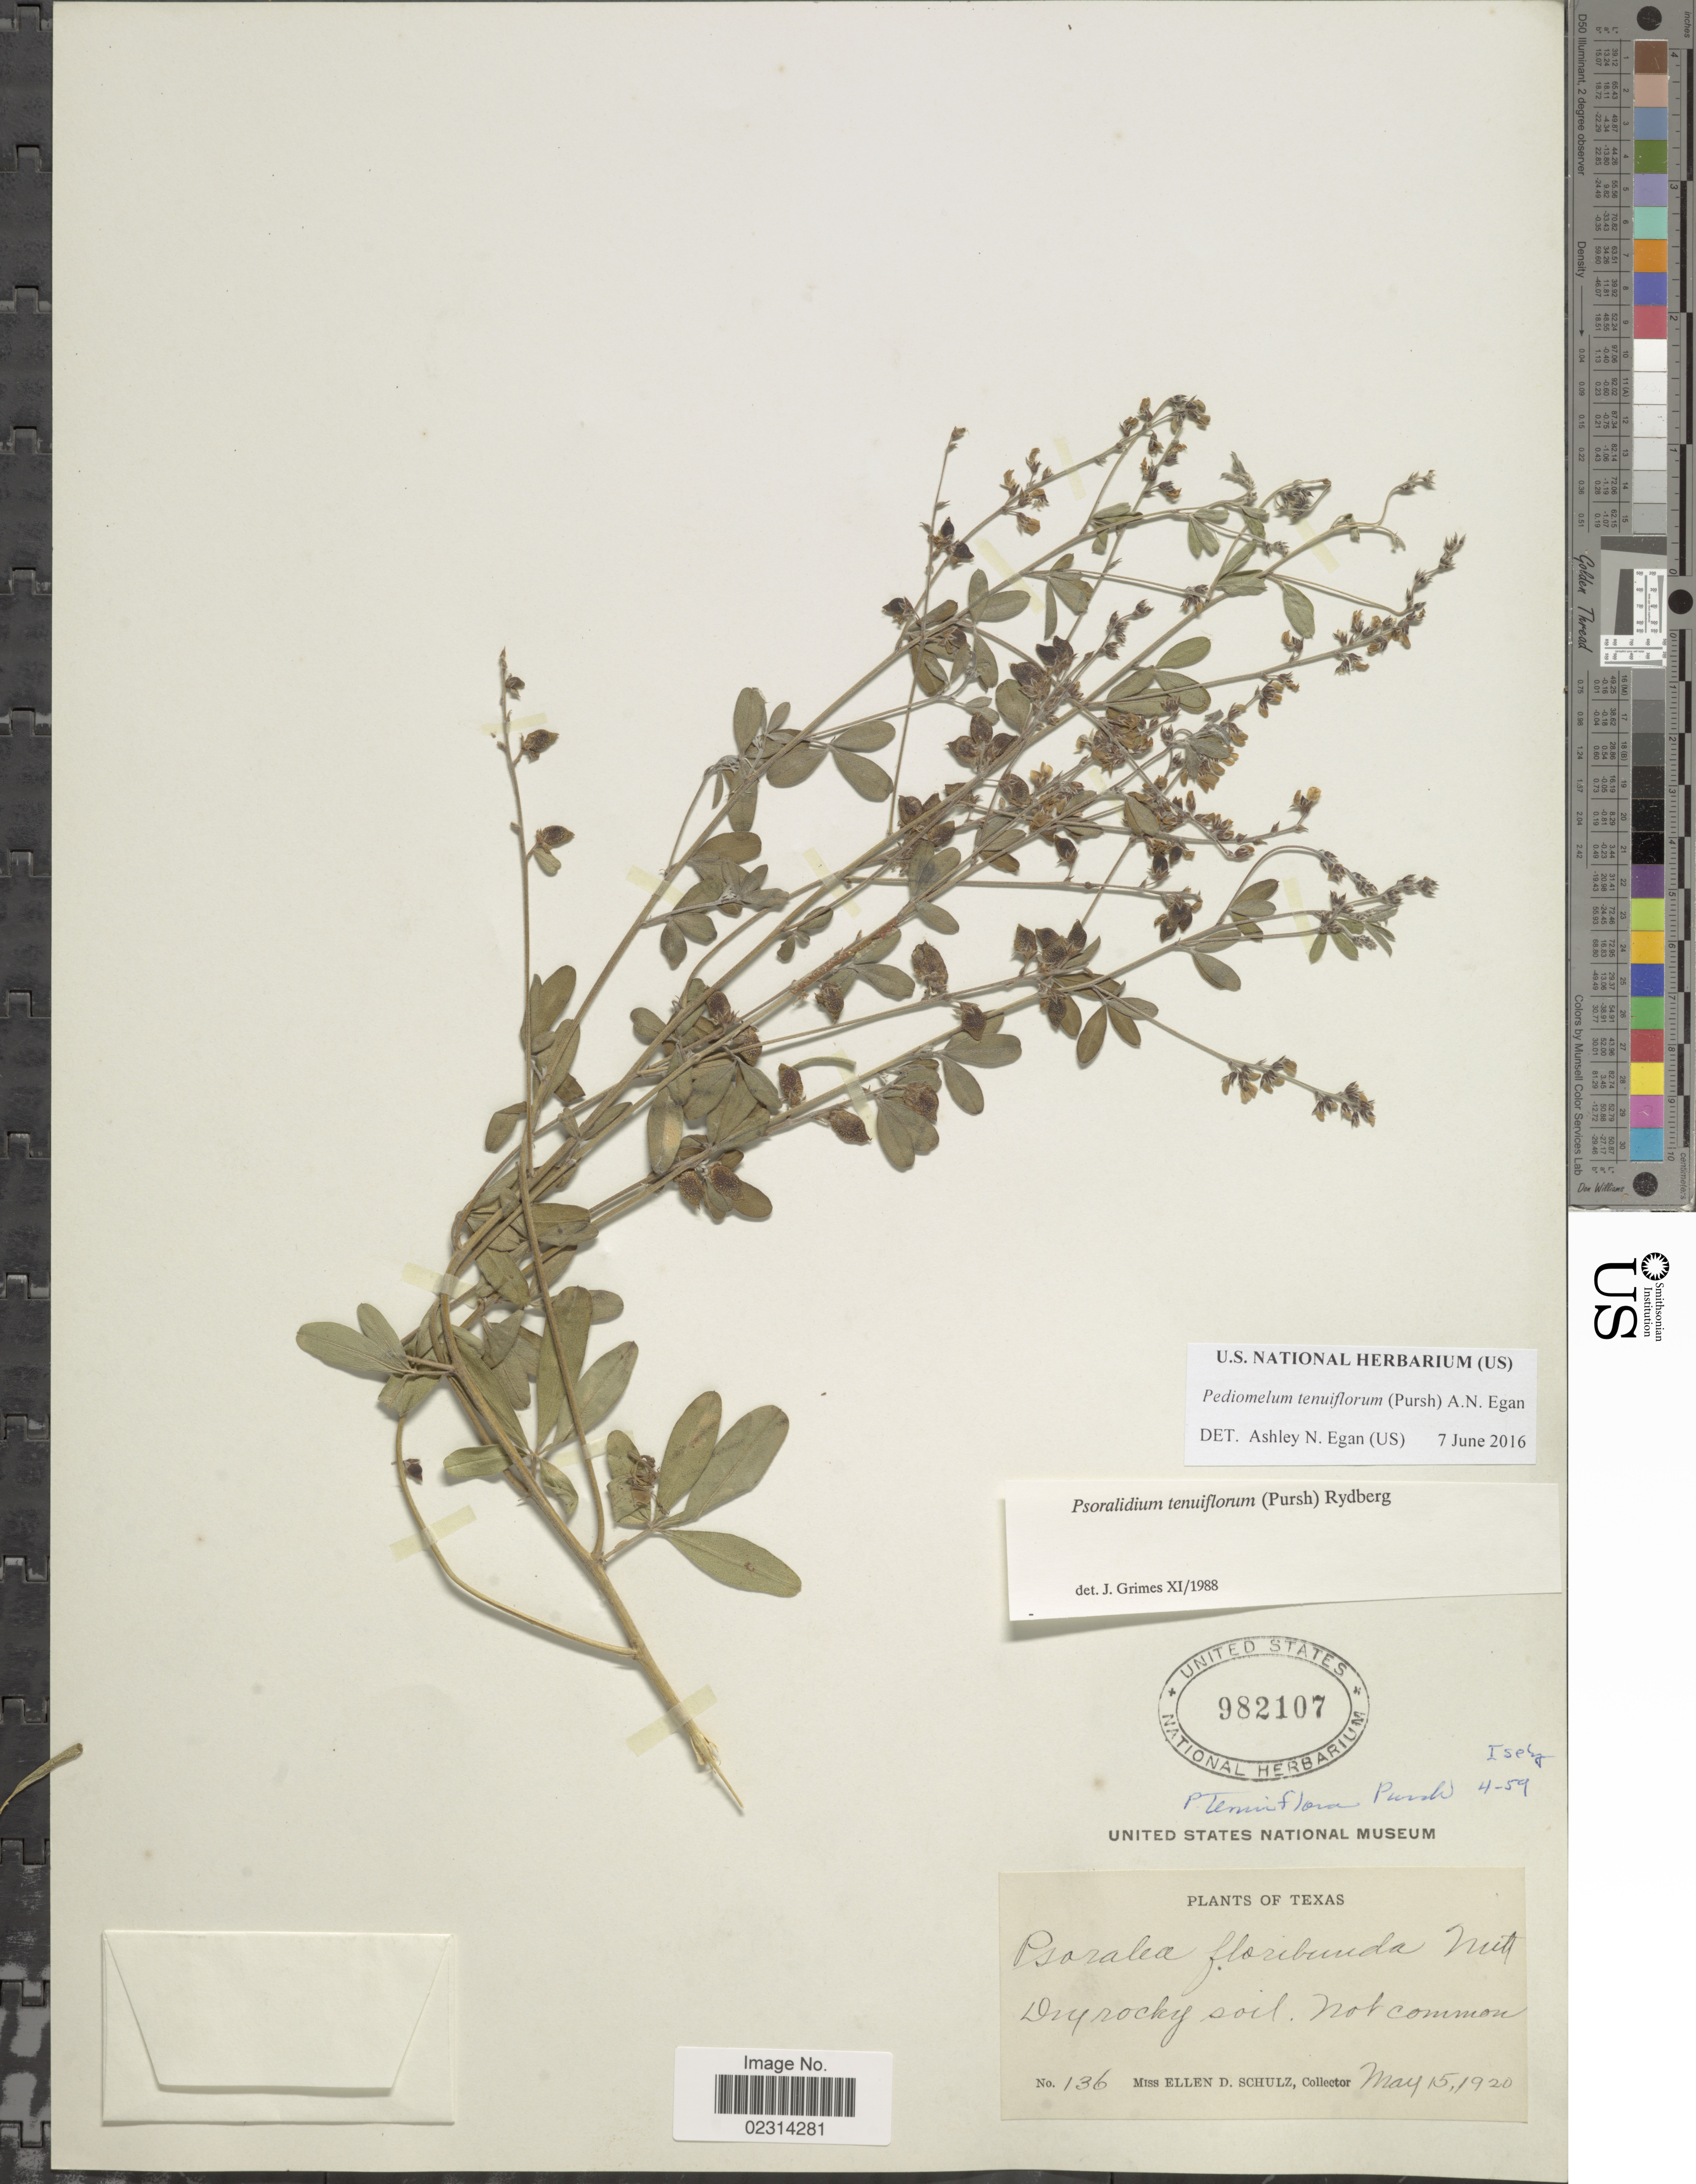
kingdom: Plantae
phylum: Tracheophyta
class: Magnoliopsida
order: Fabales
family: Fabaceae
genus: Psoralidium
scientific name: Psoralidium tenuiflorum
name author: (Pursh) Rydb.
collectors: E. D. Schulz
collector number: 136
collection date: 1920-05-15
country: United States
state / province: Texas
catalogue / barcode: US 982107